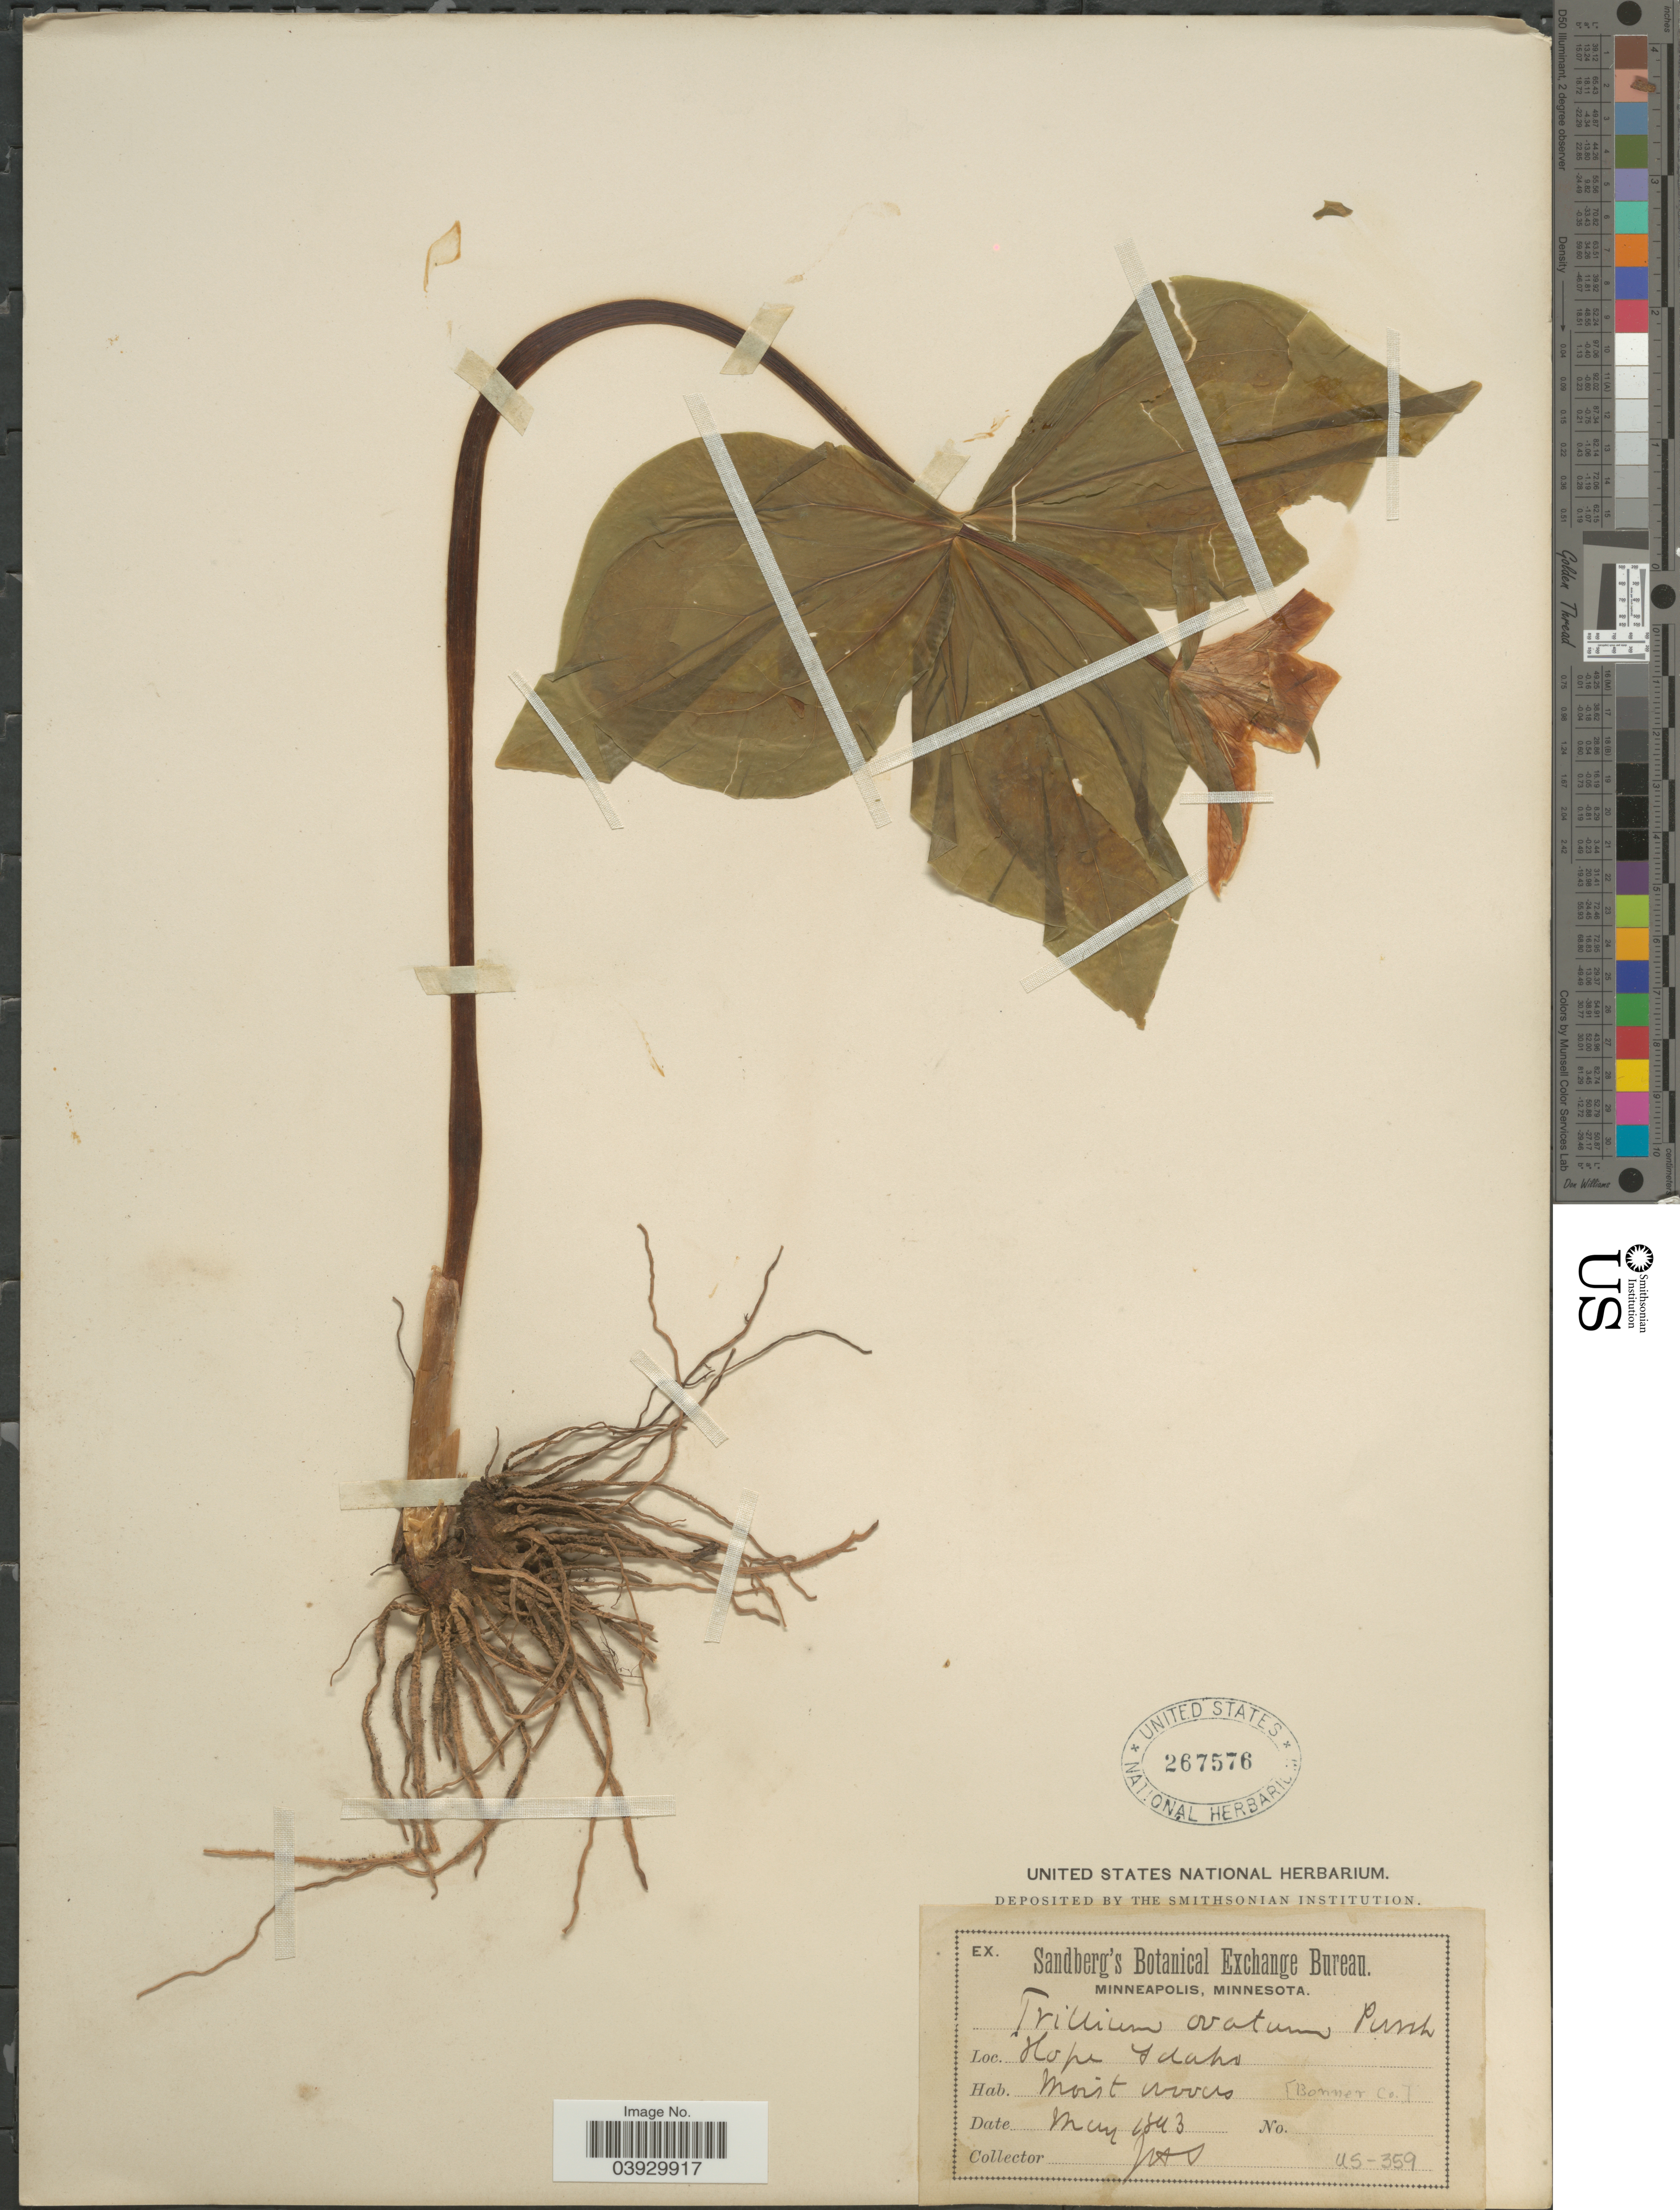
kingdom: Plantae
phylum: Tracheophyta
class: Liliopsida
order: Liliales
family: Melanthiaceae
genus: Trillium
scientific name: Trillium ovatum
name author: Pursh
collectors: J. H. Sandberg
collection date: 1893-05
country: United States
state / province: Idaho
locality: Hope, Bonner Co.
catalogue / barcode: US 267576